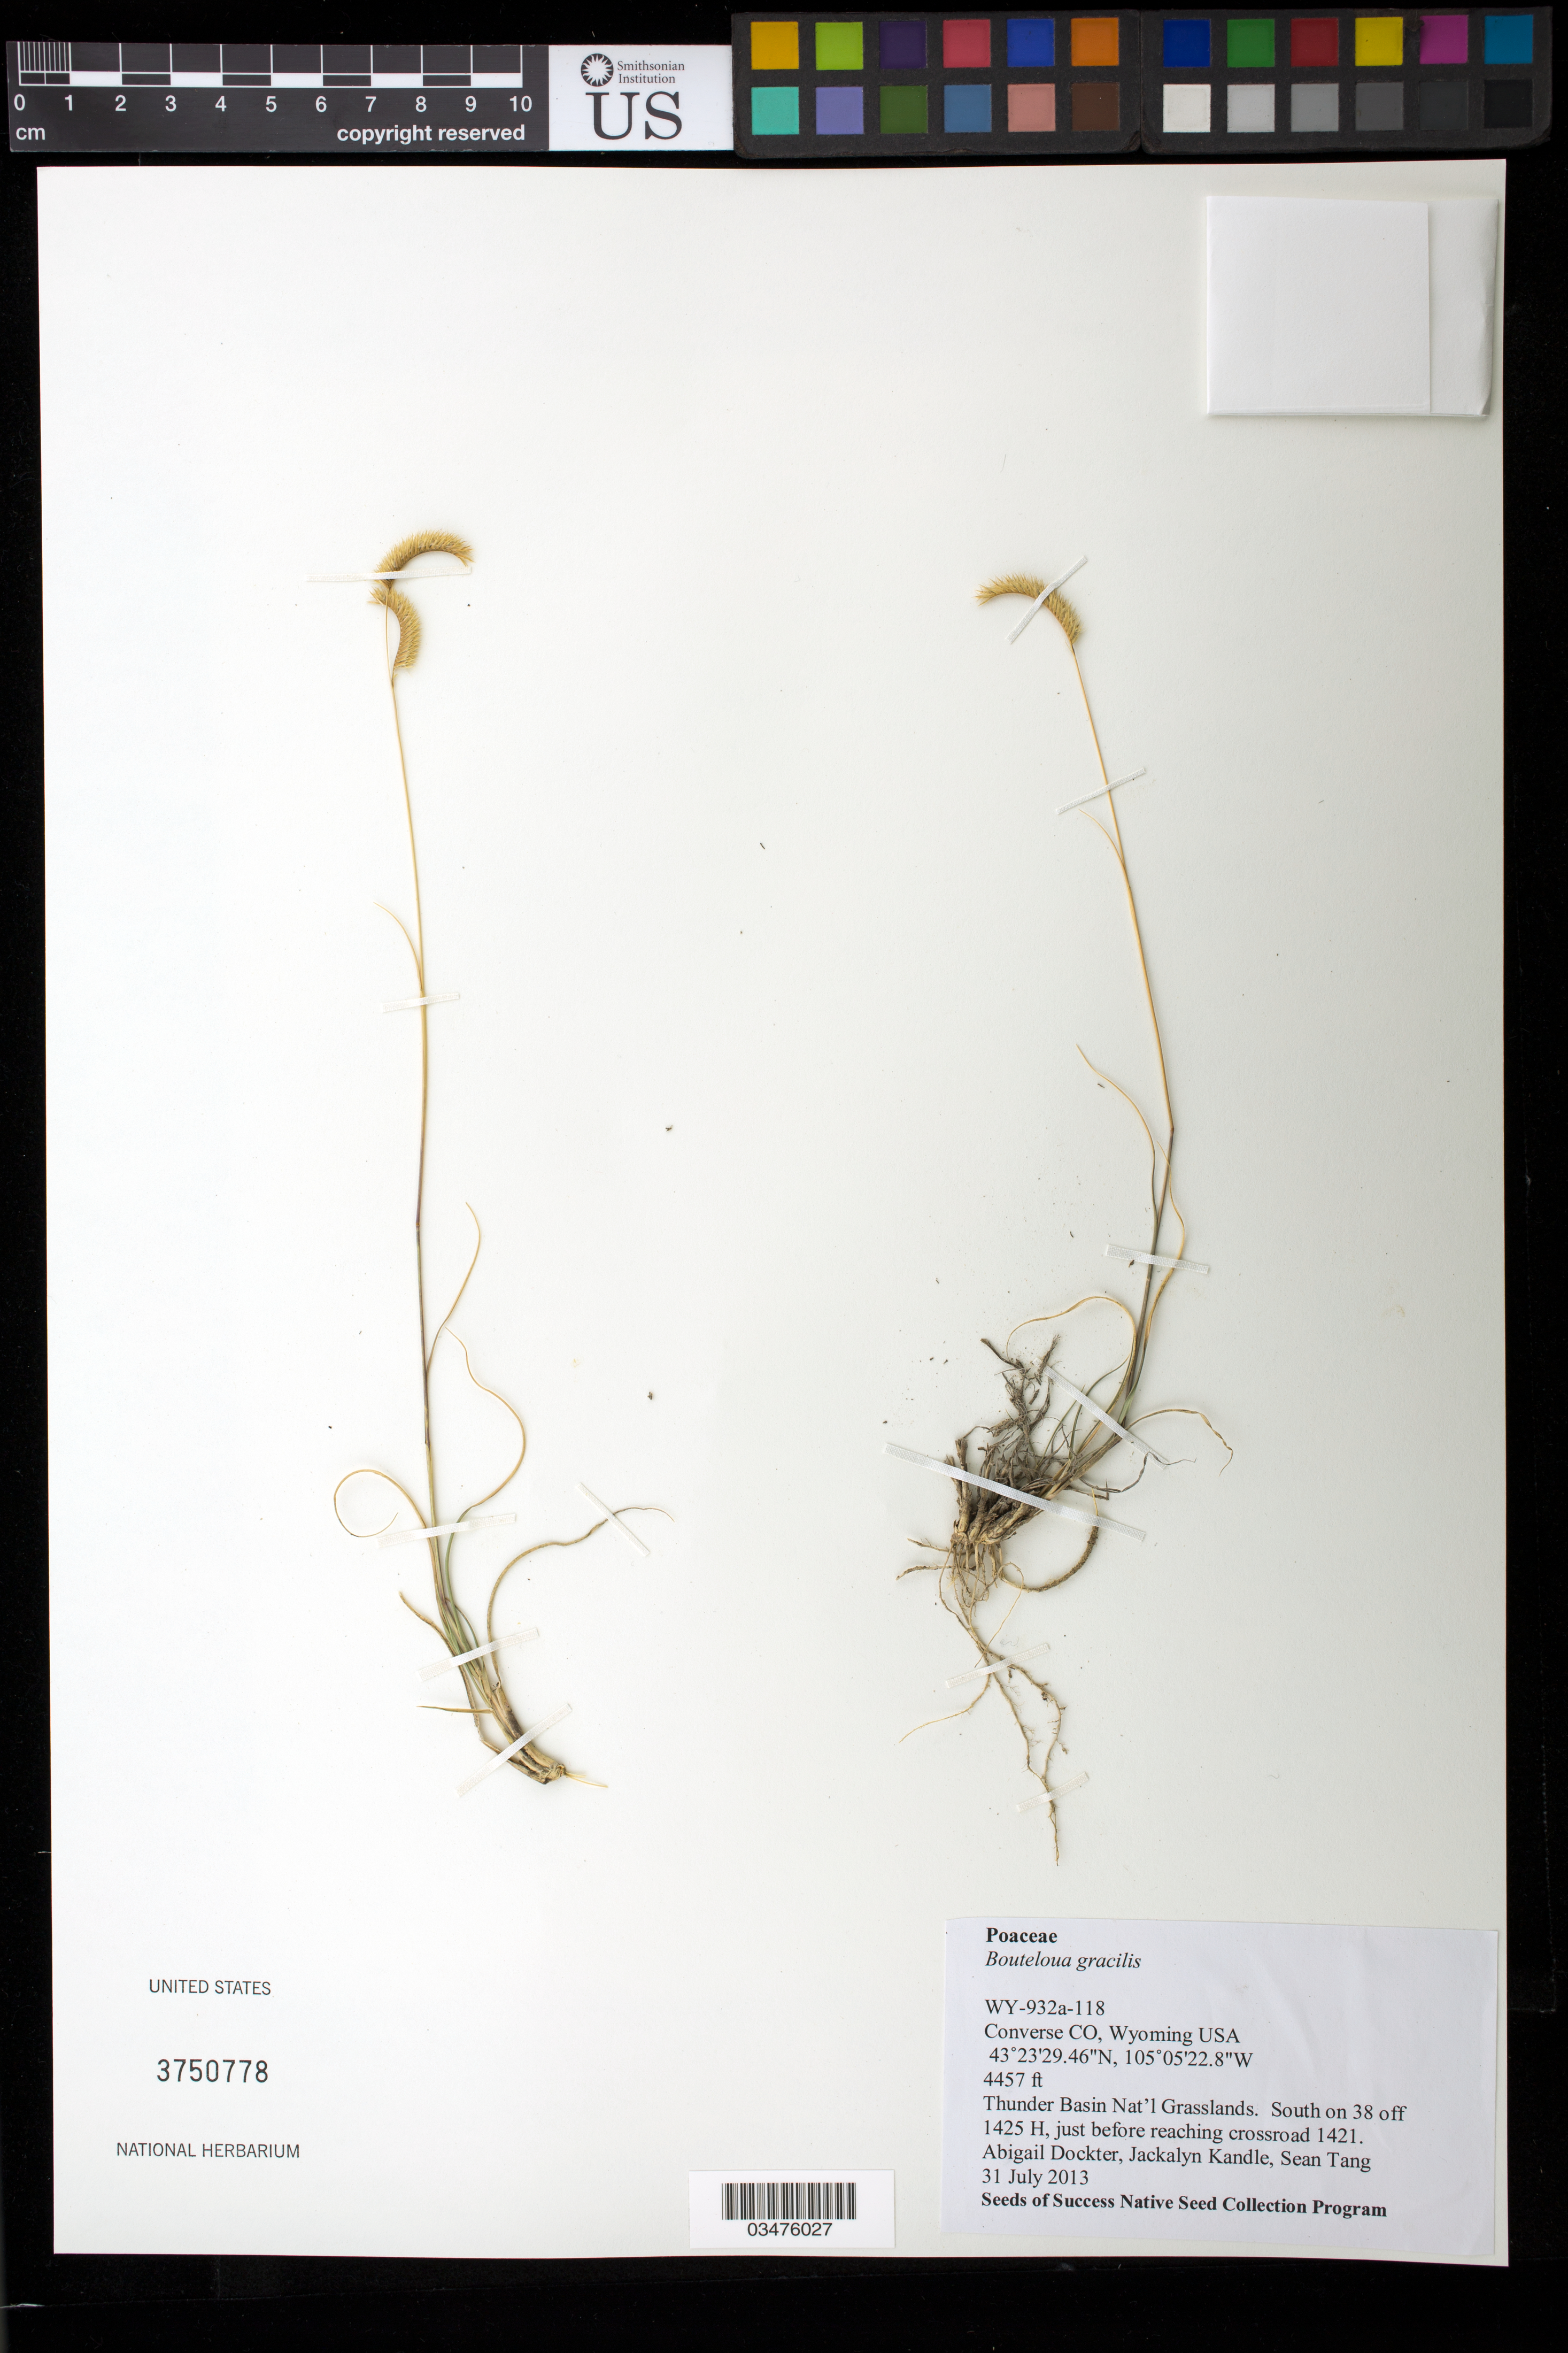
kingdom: Plantae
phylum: Tracheophyta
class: Liliopsida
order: Poales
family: Poaceae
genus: Bouteloua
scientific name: Bouteloua gracilis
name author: (Kunth) Lag. ex Griffiths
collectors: A. Dockter, J. Kandle & S. Tang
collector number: WY932A-118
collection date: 2013-07-31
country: United States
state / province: Wyoming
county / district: Converse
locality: Thunder Basin Nat'l Grasslands. S on 38 off 1425 H, just before reaching crossroad 1421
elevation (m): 1358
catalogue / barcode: US 3750778